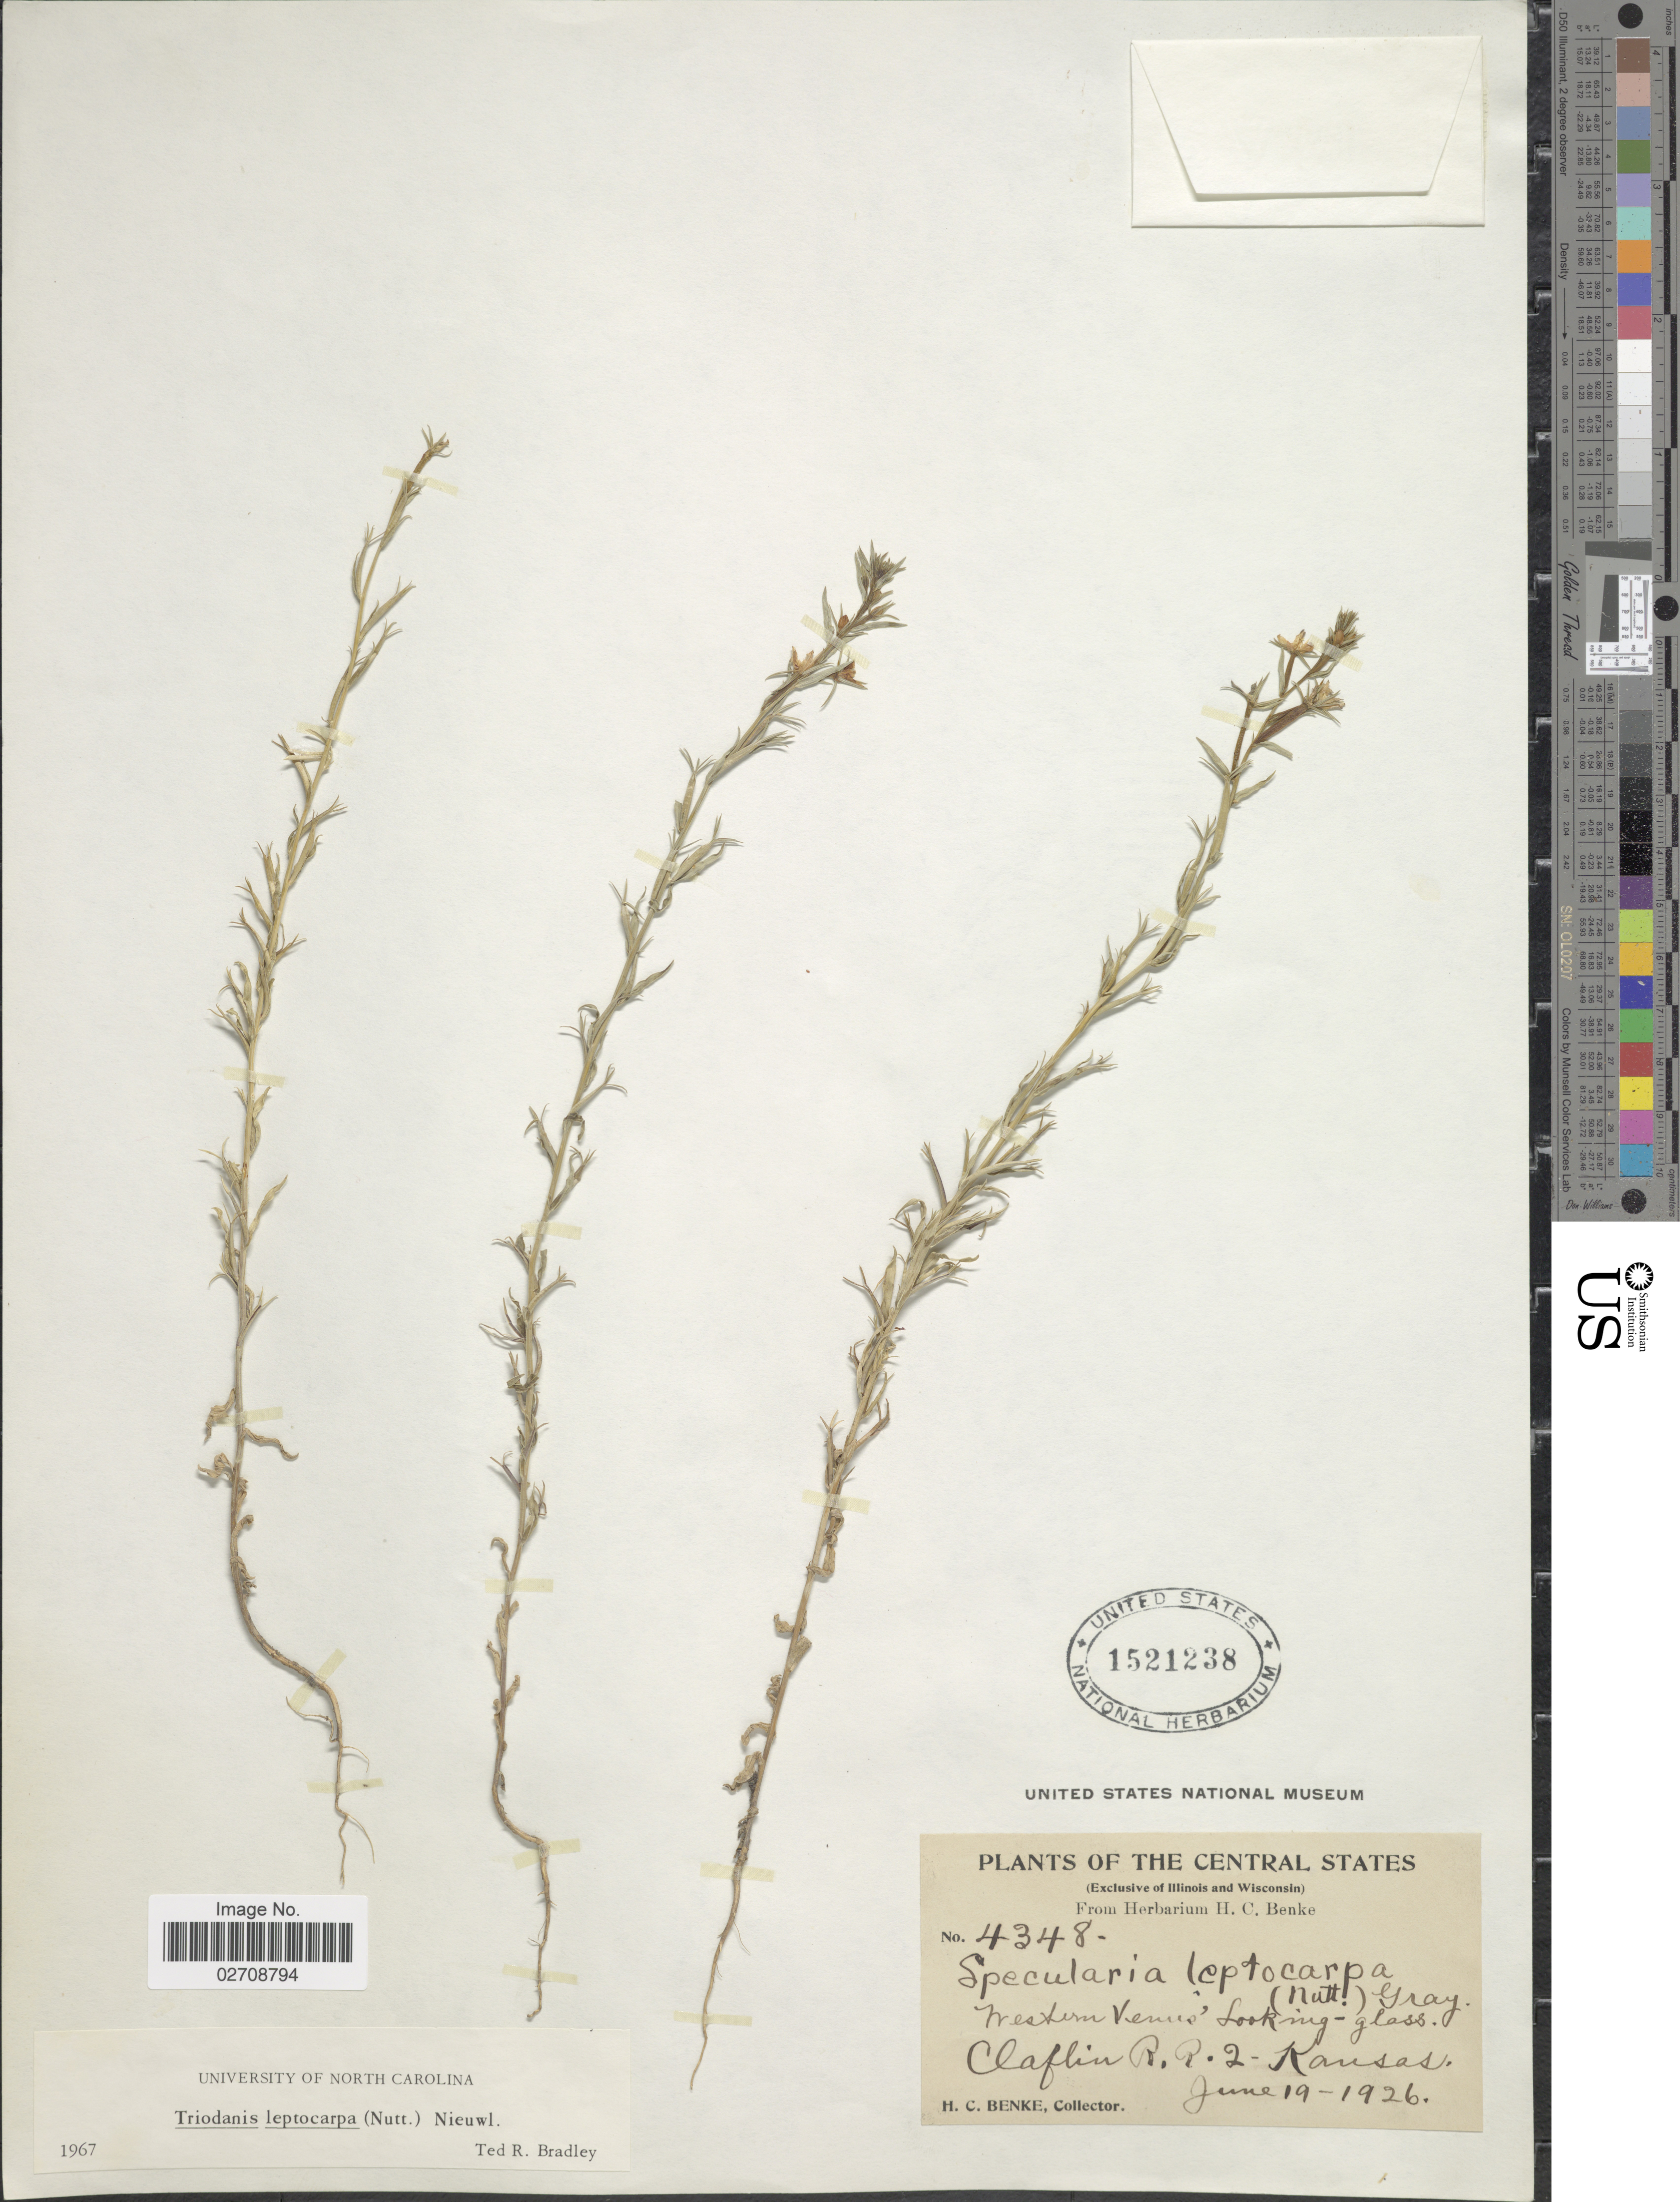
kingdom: Plantae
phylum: Tracheophyta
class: Magnoliopsida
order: Asterales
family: Campanulaceae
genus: Triodanis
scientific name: Triodanis leptocarpa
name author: Nieuwl.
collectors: H. Benke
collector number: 4348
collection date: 1926-06-19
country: United States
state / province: Kansas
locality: The Central States, Western Venus Looking-glass, Claflin R.P.2- Kansas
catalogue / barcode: US 1521238